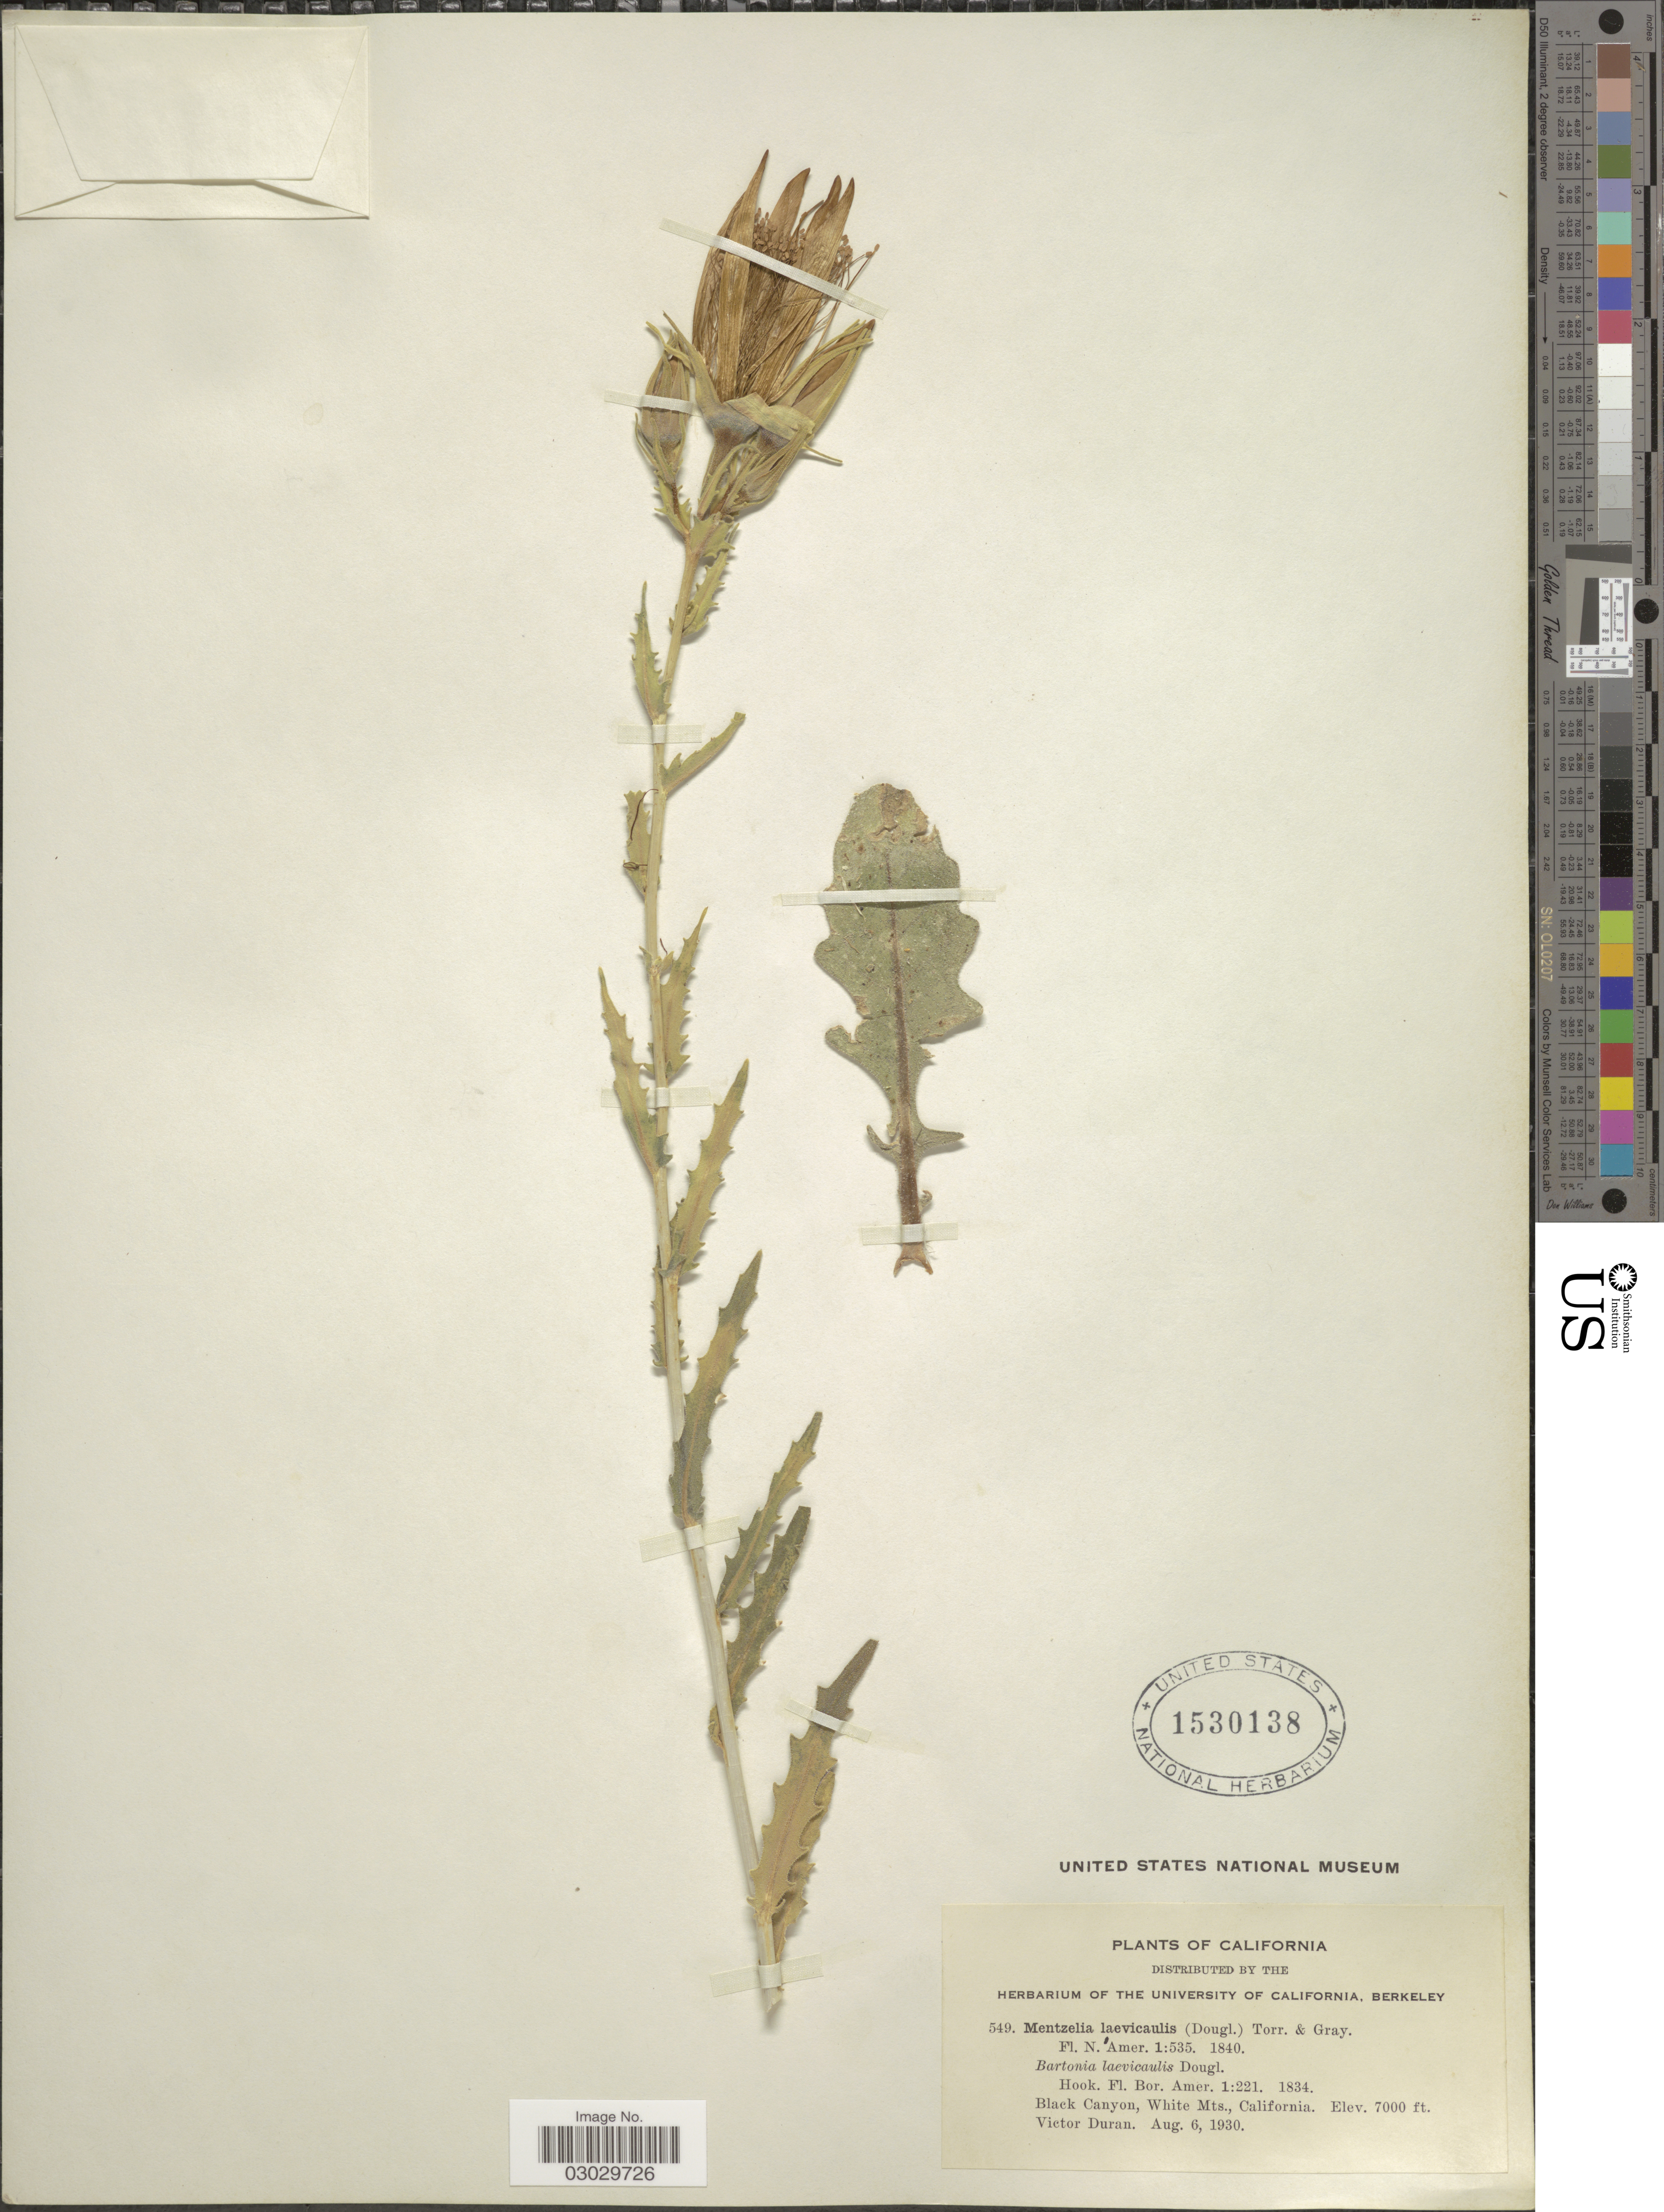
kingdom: Plantae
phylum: Tracheophyta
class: Magnoliopsida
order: Cornales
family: Loasaceae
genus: Mentzelia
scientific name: Mentzelia laevicaulis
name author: (Douglas ex Hook.) Torr. & A. Gray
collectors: V. Duran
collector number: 549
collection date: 1930-08-06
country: United States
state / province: California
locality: Black Canyon, White Mts.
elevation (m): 2134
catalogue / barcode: US 1530138